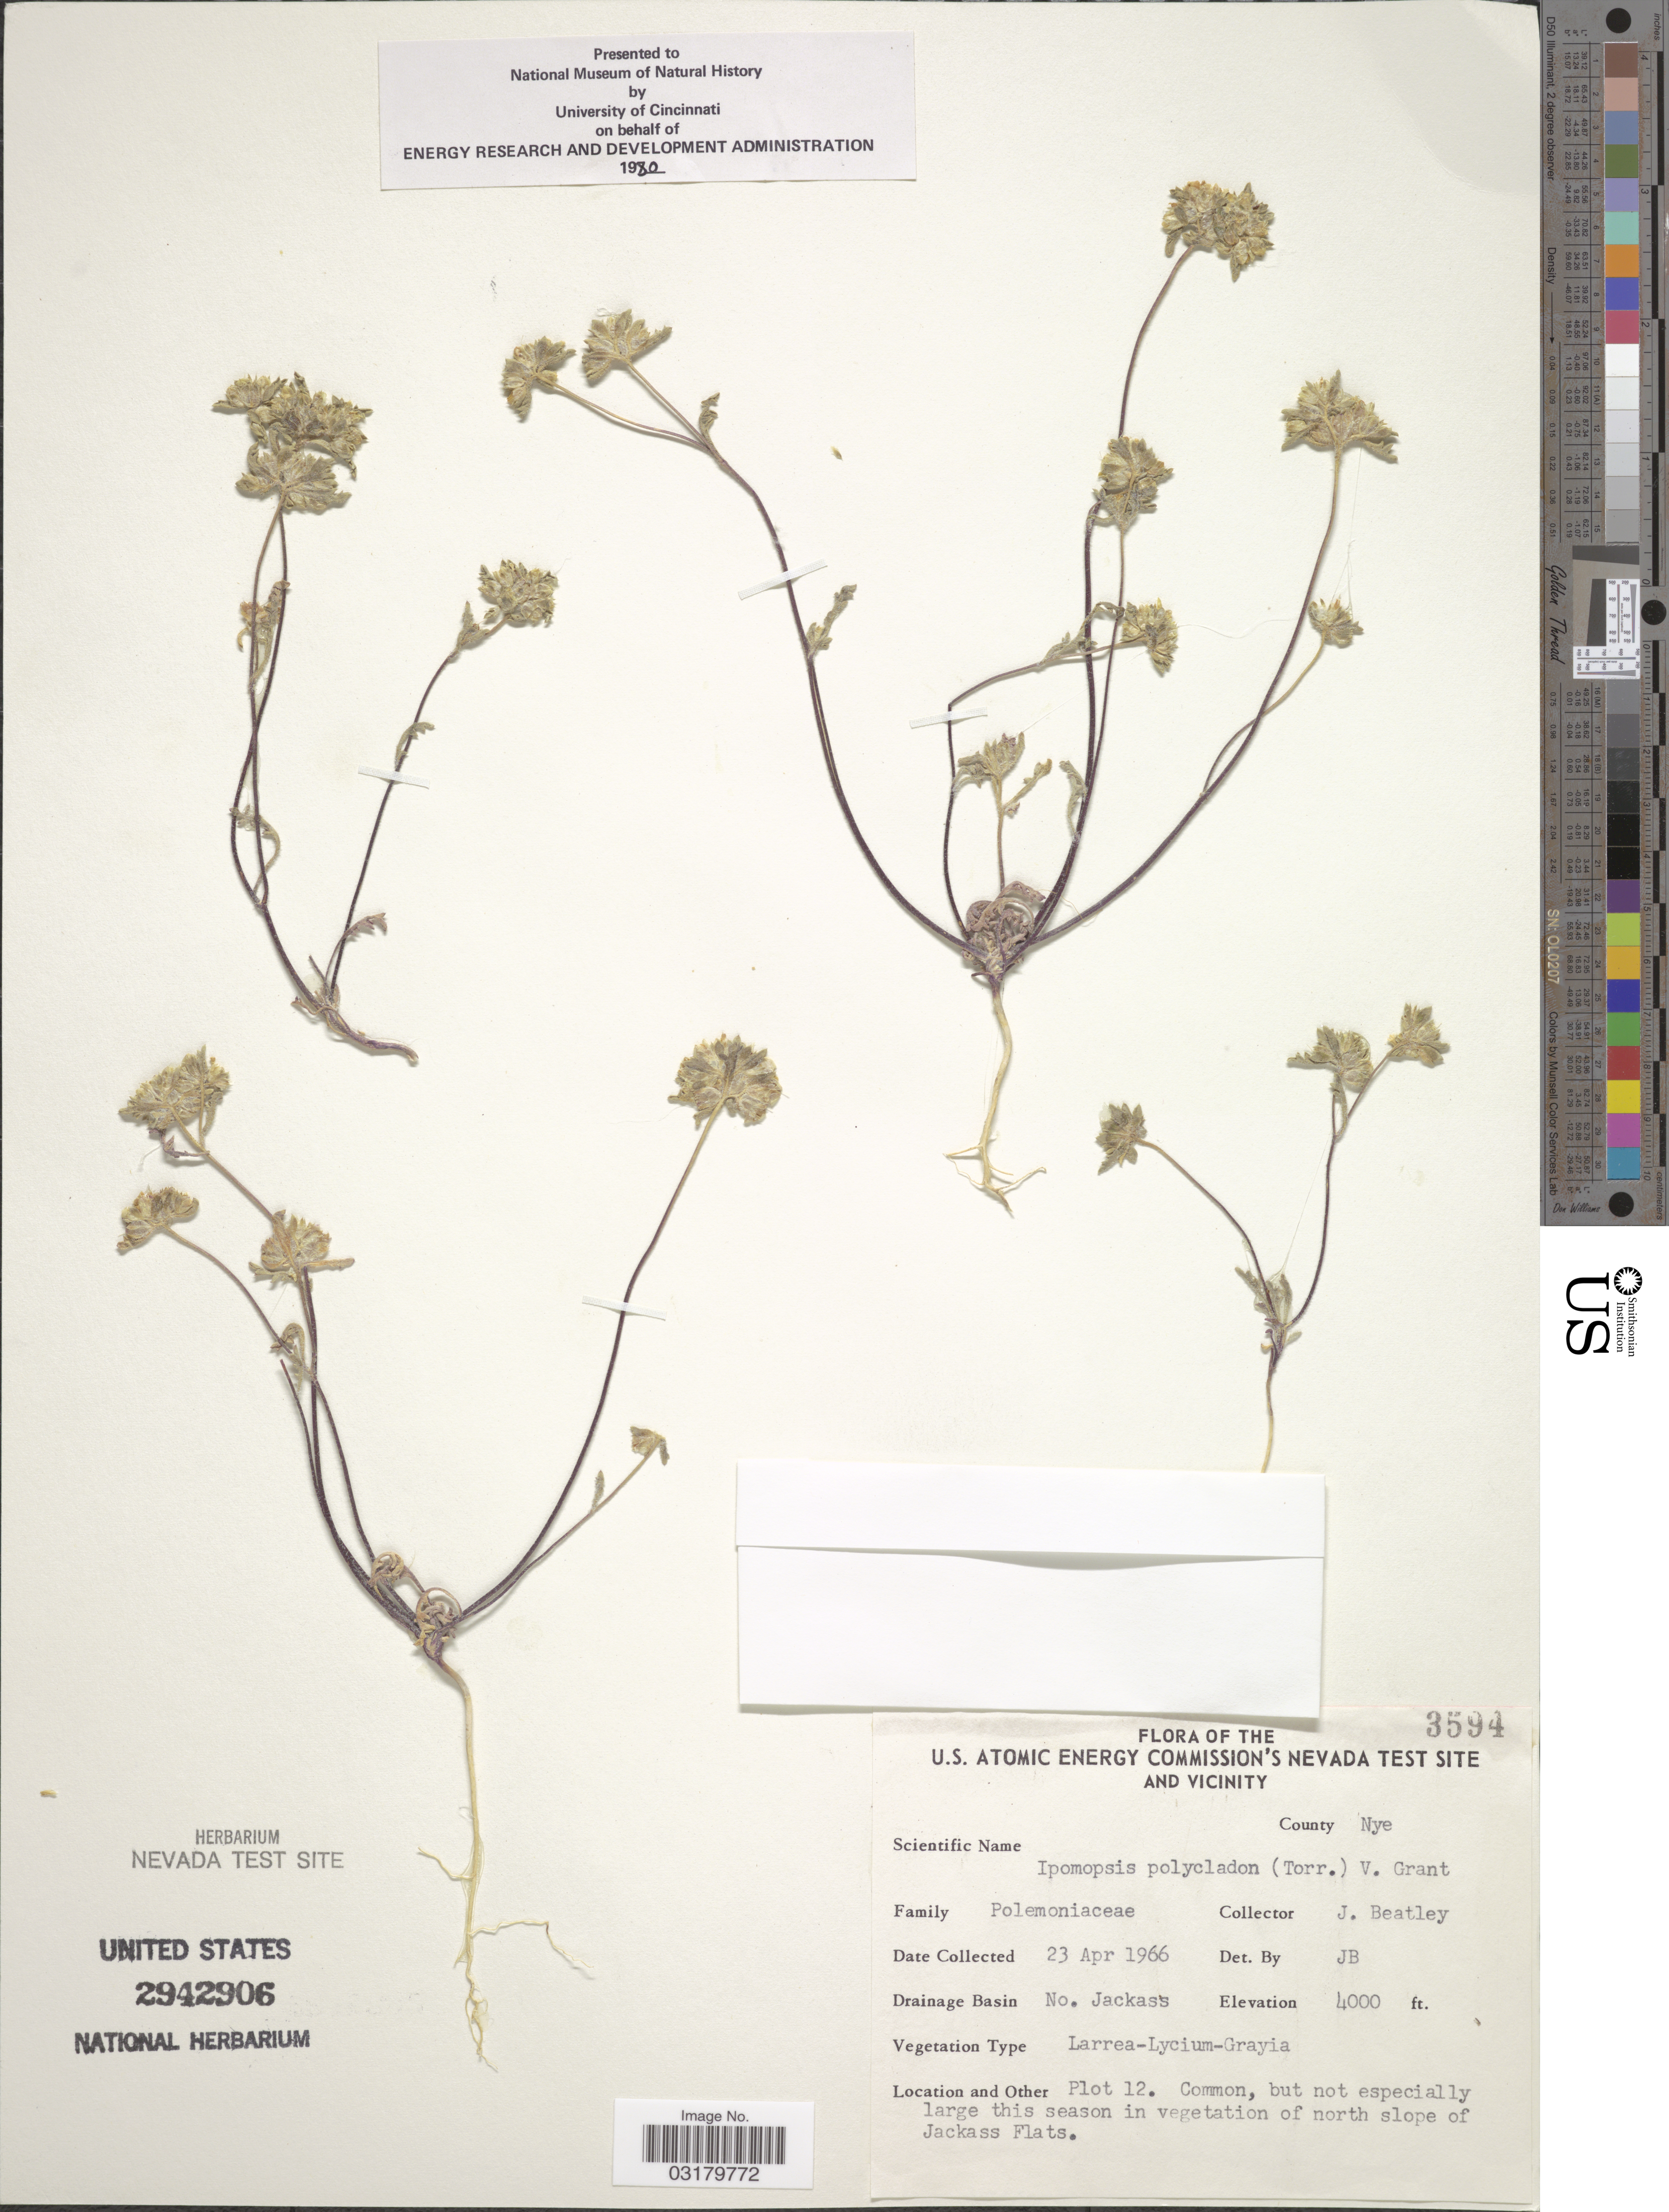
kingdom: Plantae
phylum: Tracheophyta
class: Magnoliopsida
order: Ericales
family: Polemoniaceae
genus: Ipomopsis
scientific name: Ipomopsis polycladon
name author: (Torr.) V.E. Grant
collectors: J. C. Beatley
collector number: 3594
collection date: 1966-04-23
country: United States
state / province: Nevada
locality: The U.S. Atomic Energy Commission's Nevada Test Site and Vicinity. County Nye. Drainage Basin No. Jackass. Plot 12. Common, but not especially large this season in vegetation of north slope of Jackass Flats.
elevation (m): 1219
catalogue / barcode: US 2942906